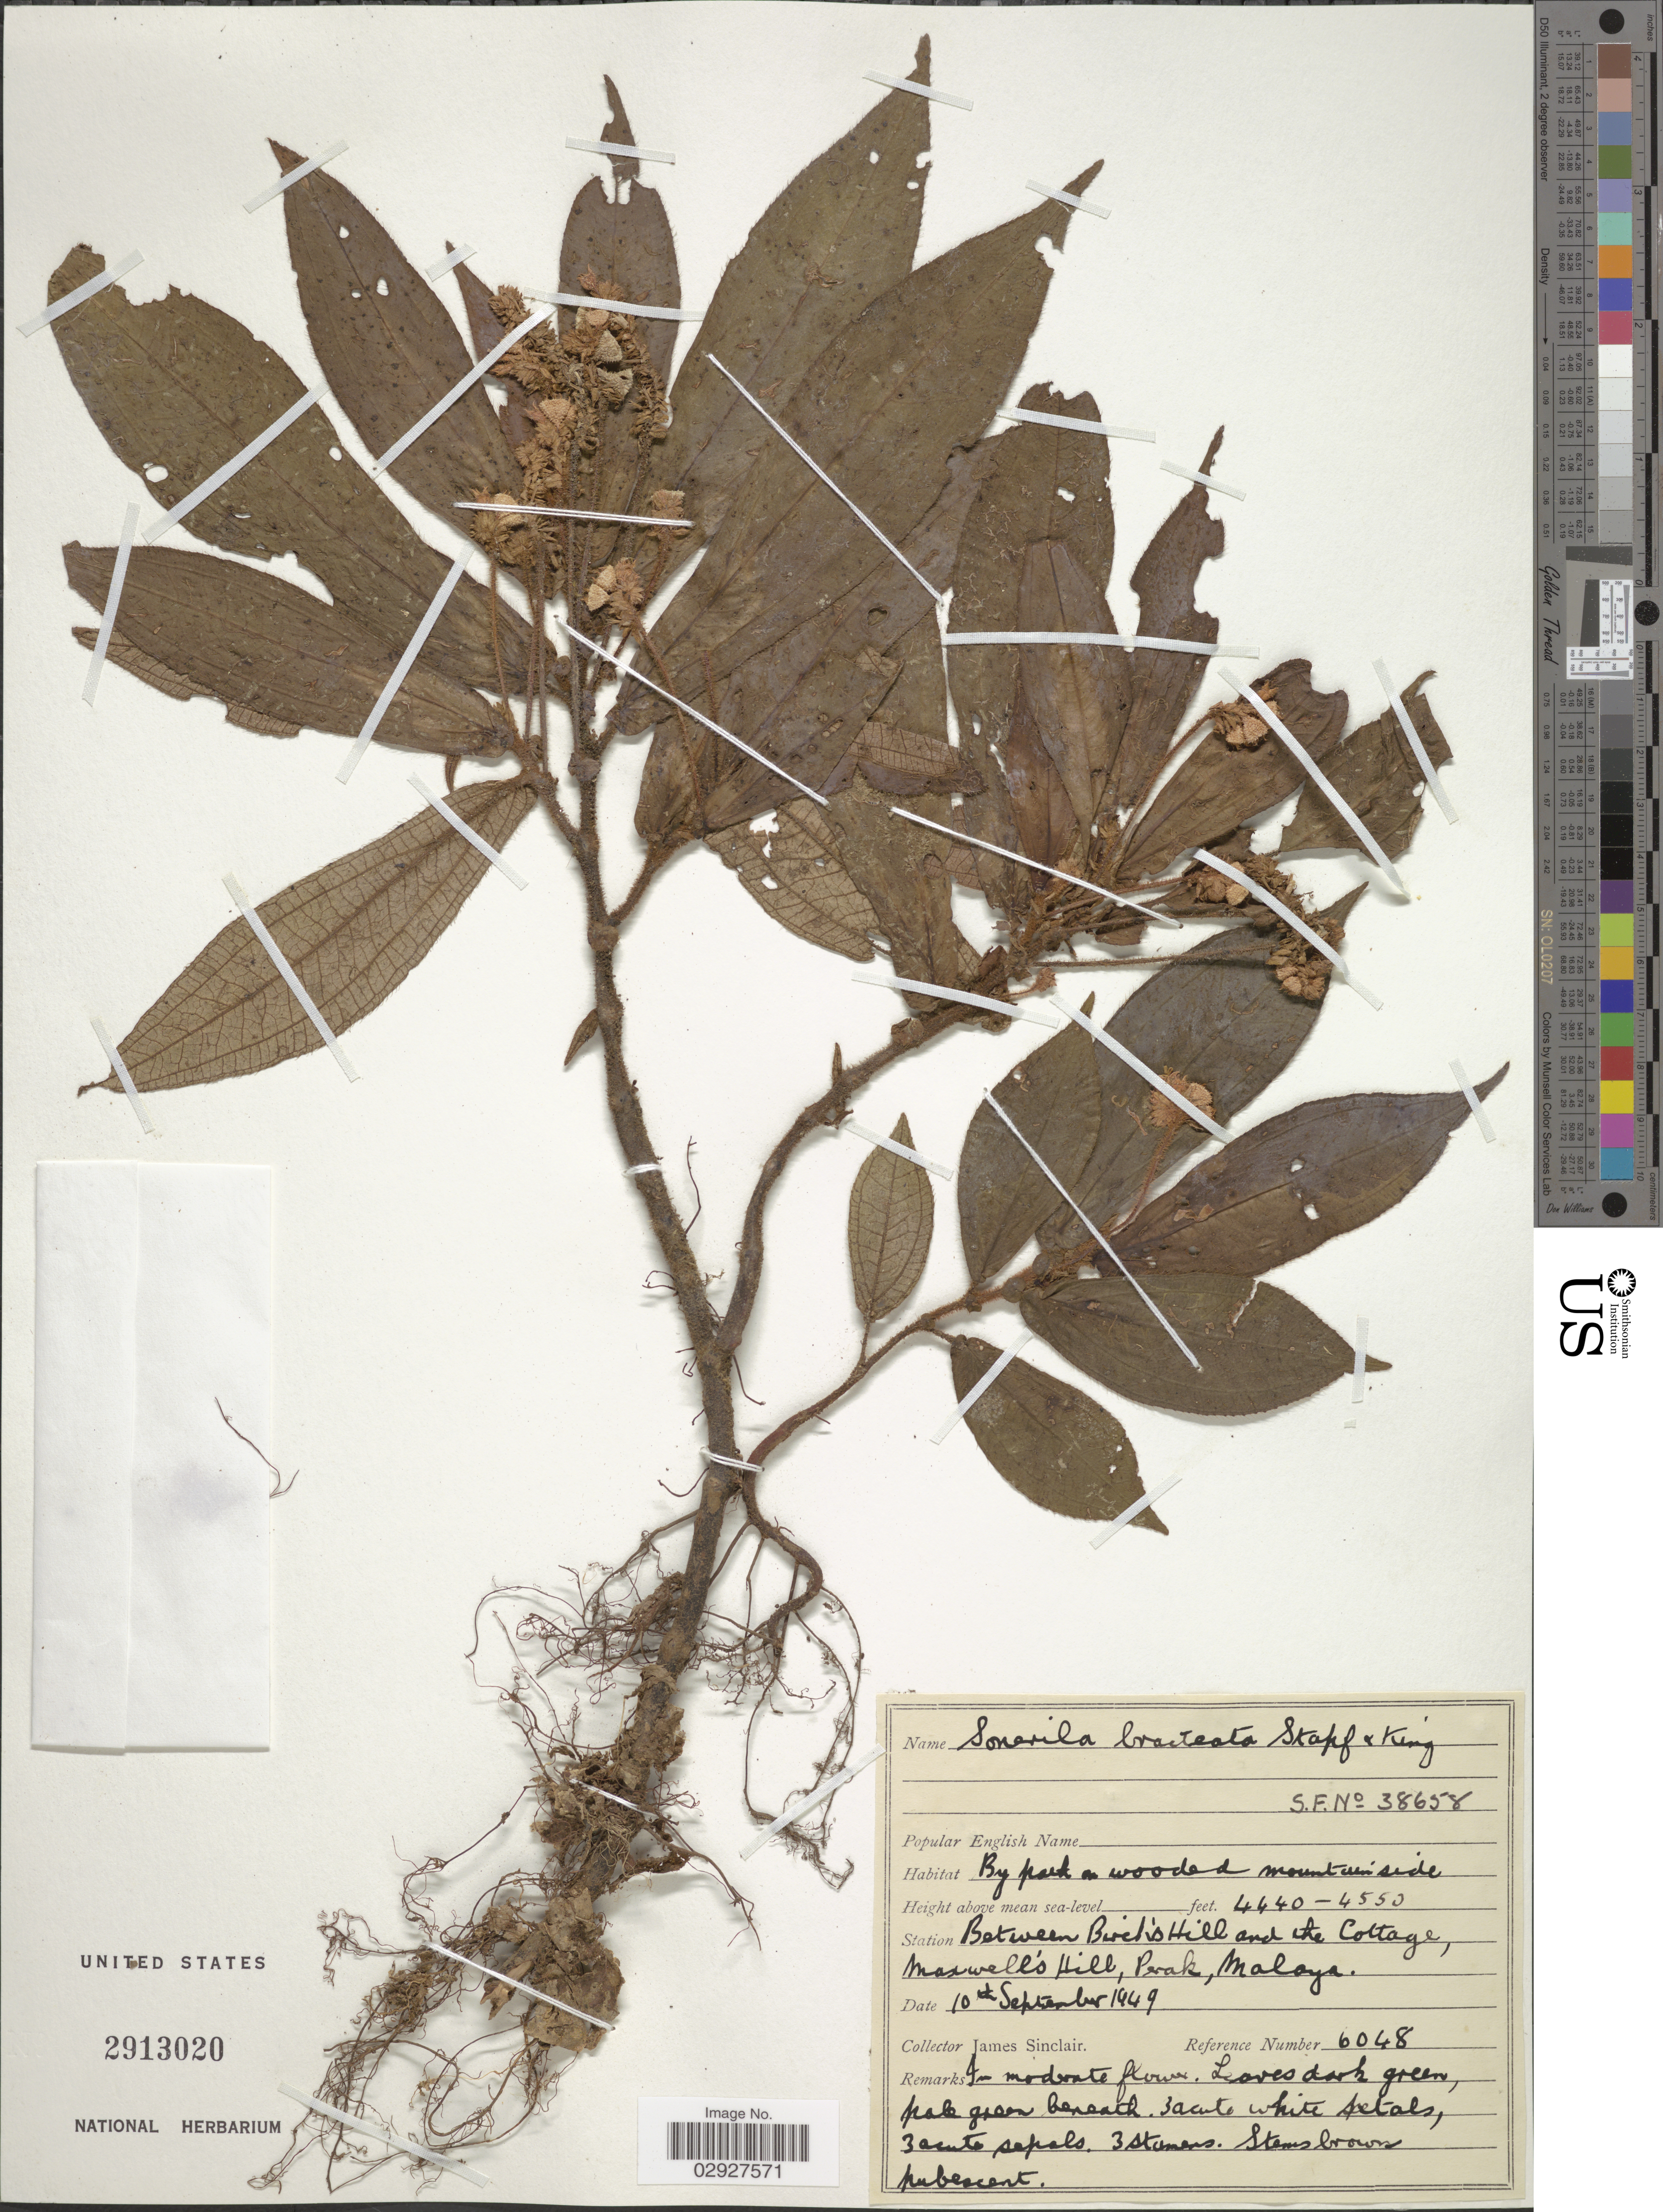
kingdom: Plantae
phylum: Tracheophyta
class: Magnoliopsida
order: Myrtales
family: Melastomataceae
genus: Sonerila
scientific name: Sonerila bracteata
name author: Stapf & King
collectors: J. Sinclair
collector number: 6048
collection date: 1949-09-10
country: Malaysia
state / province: Perak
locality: Between Birch's Hill and the Cottage, Maxwell's Hill, Malaya.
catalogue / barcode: US 2913020